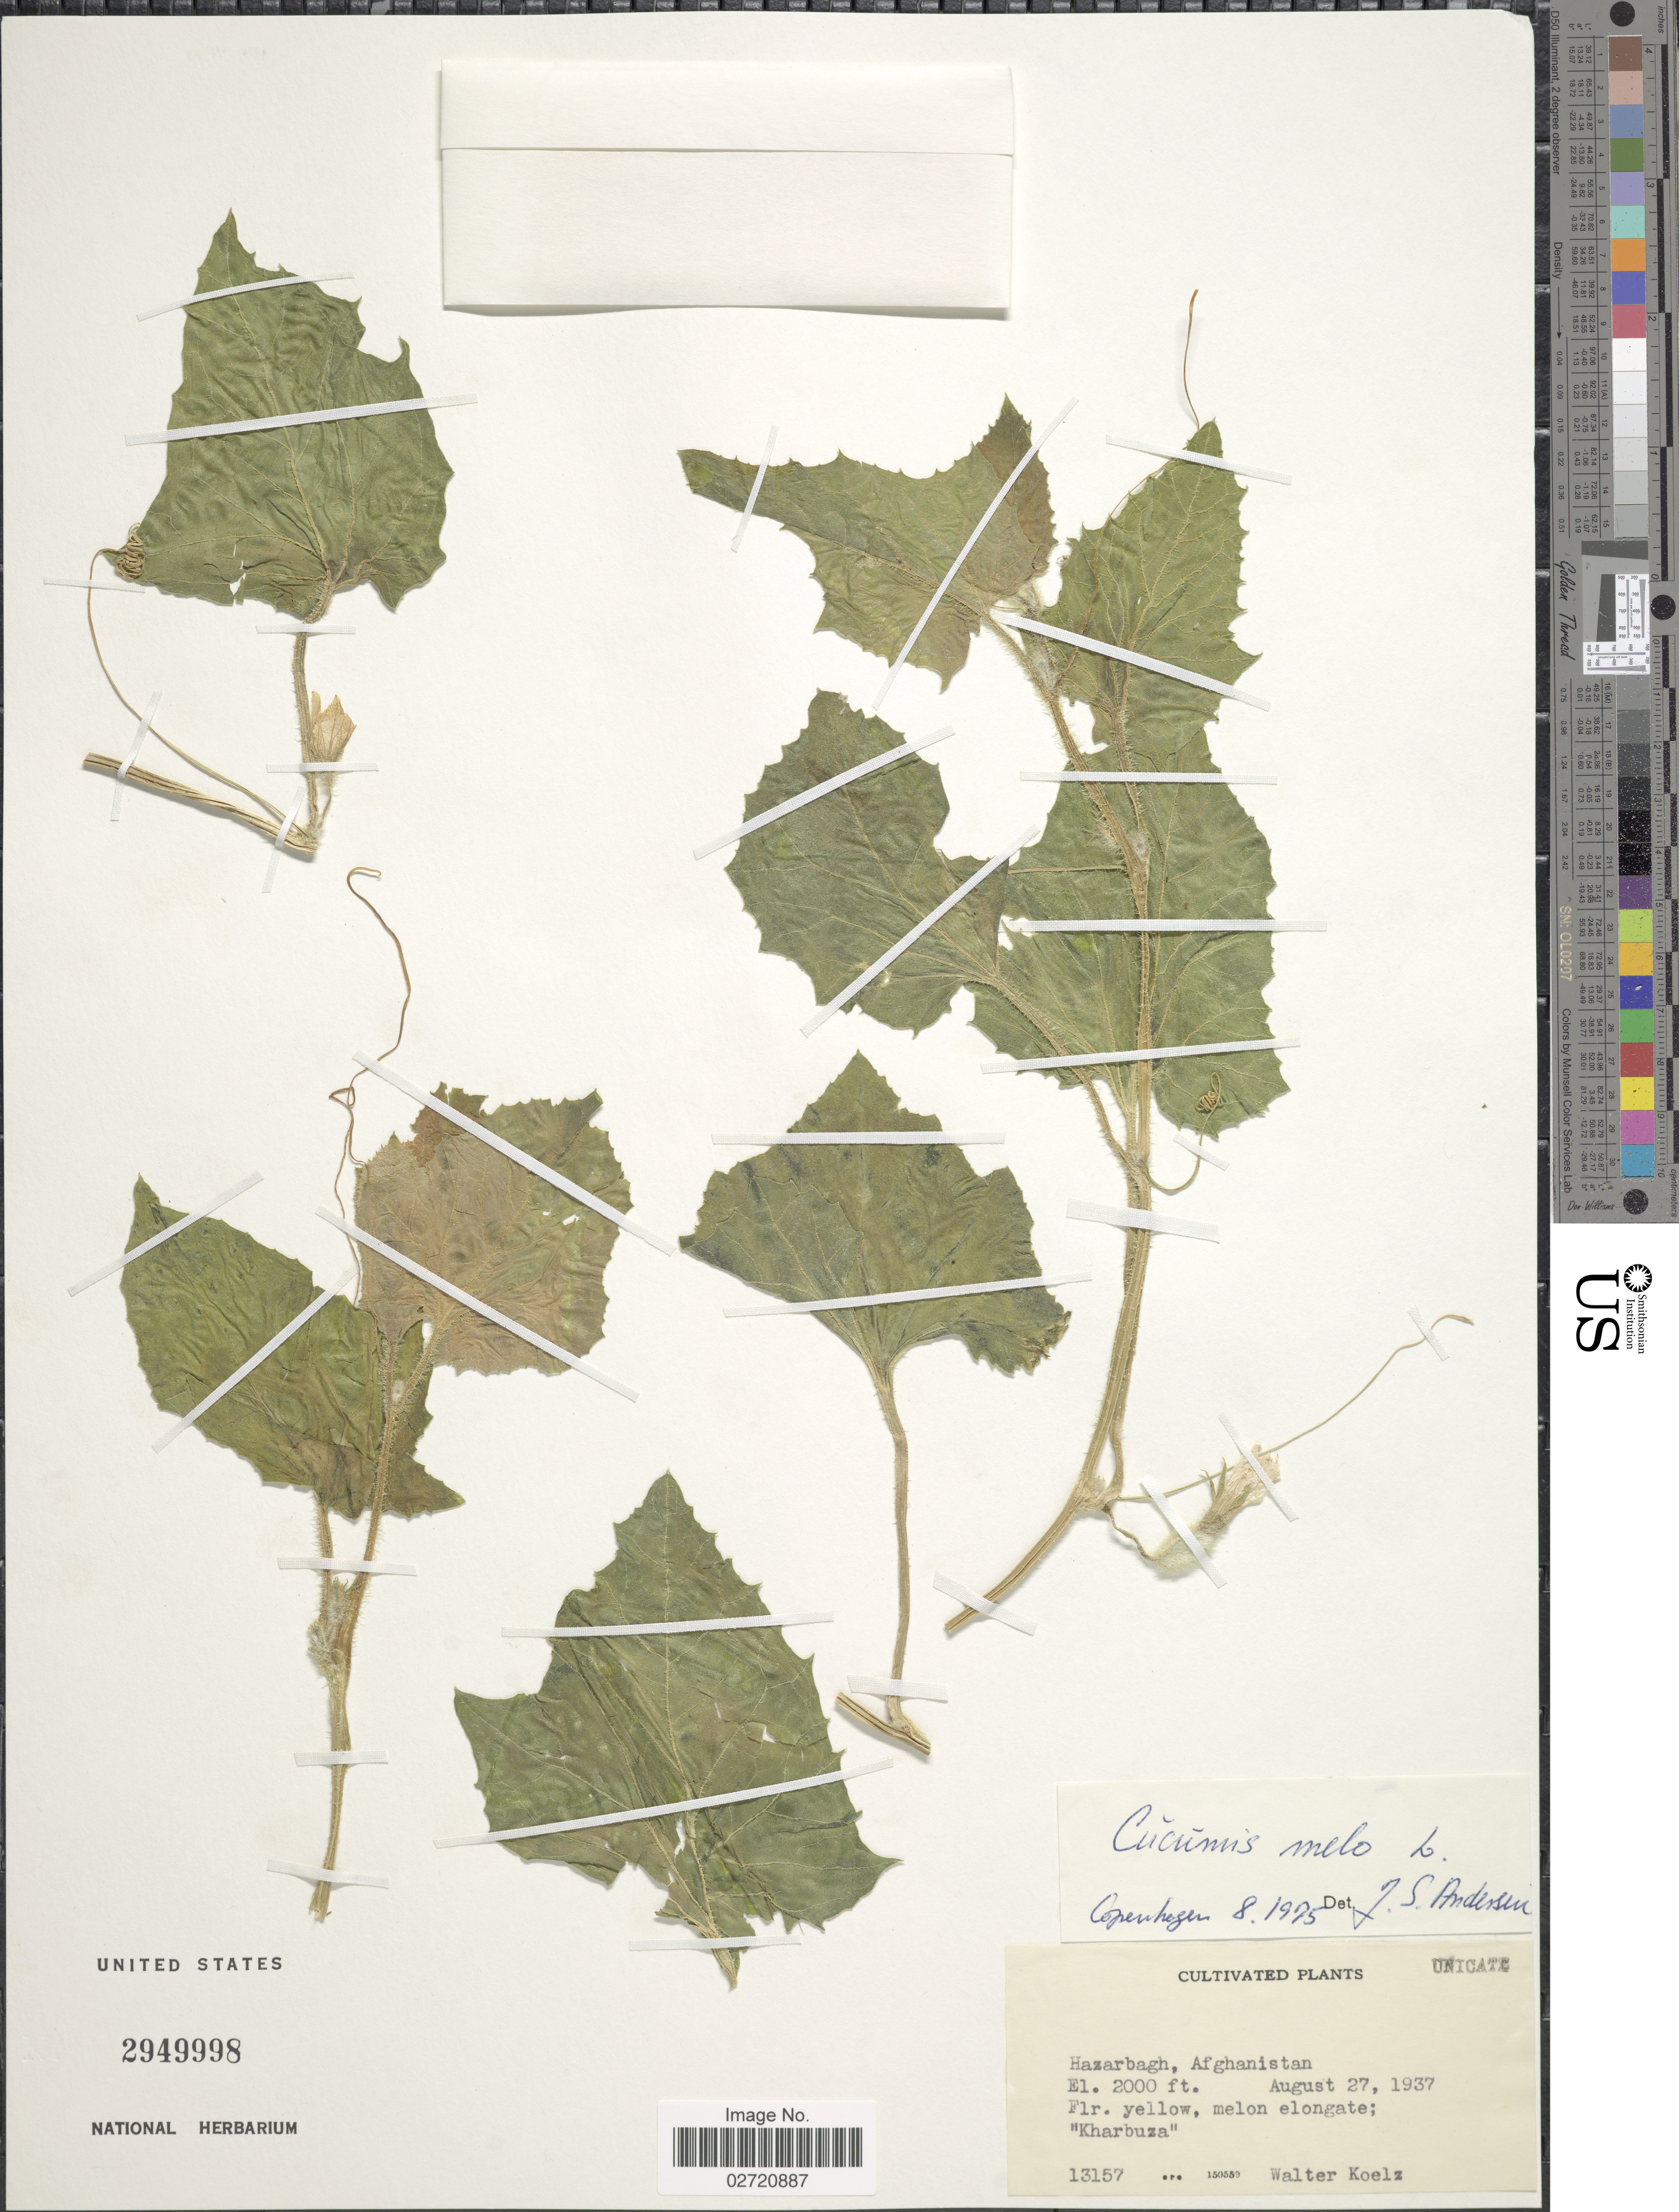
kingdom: Plantae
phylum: Tracheophyta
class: Magnoliopsida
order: Cucurbitales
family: Cucurbitaceae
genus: Cucumis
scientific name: Cucumis melo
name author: L.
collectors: W. N. Koelz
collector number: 13157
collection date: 1937-08-27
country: Afghanistan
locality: Hazarbagh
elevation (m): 610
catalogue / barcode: US 2949998